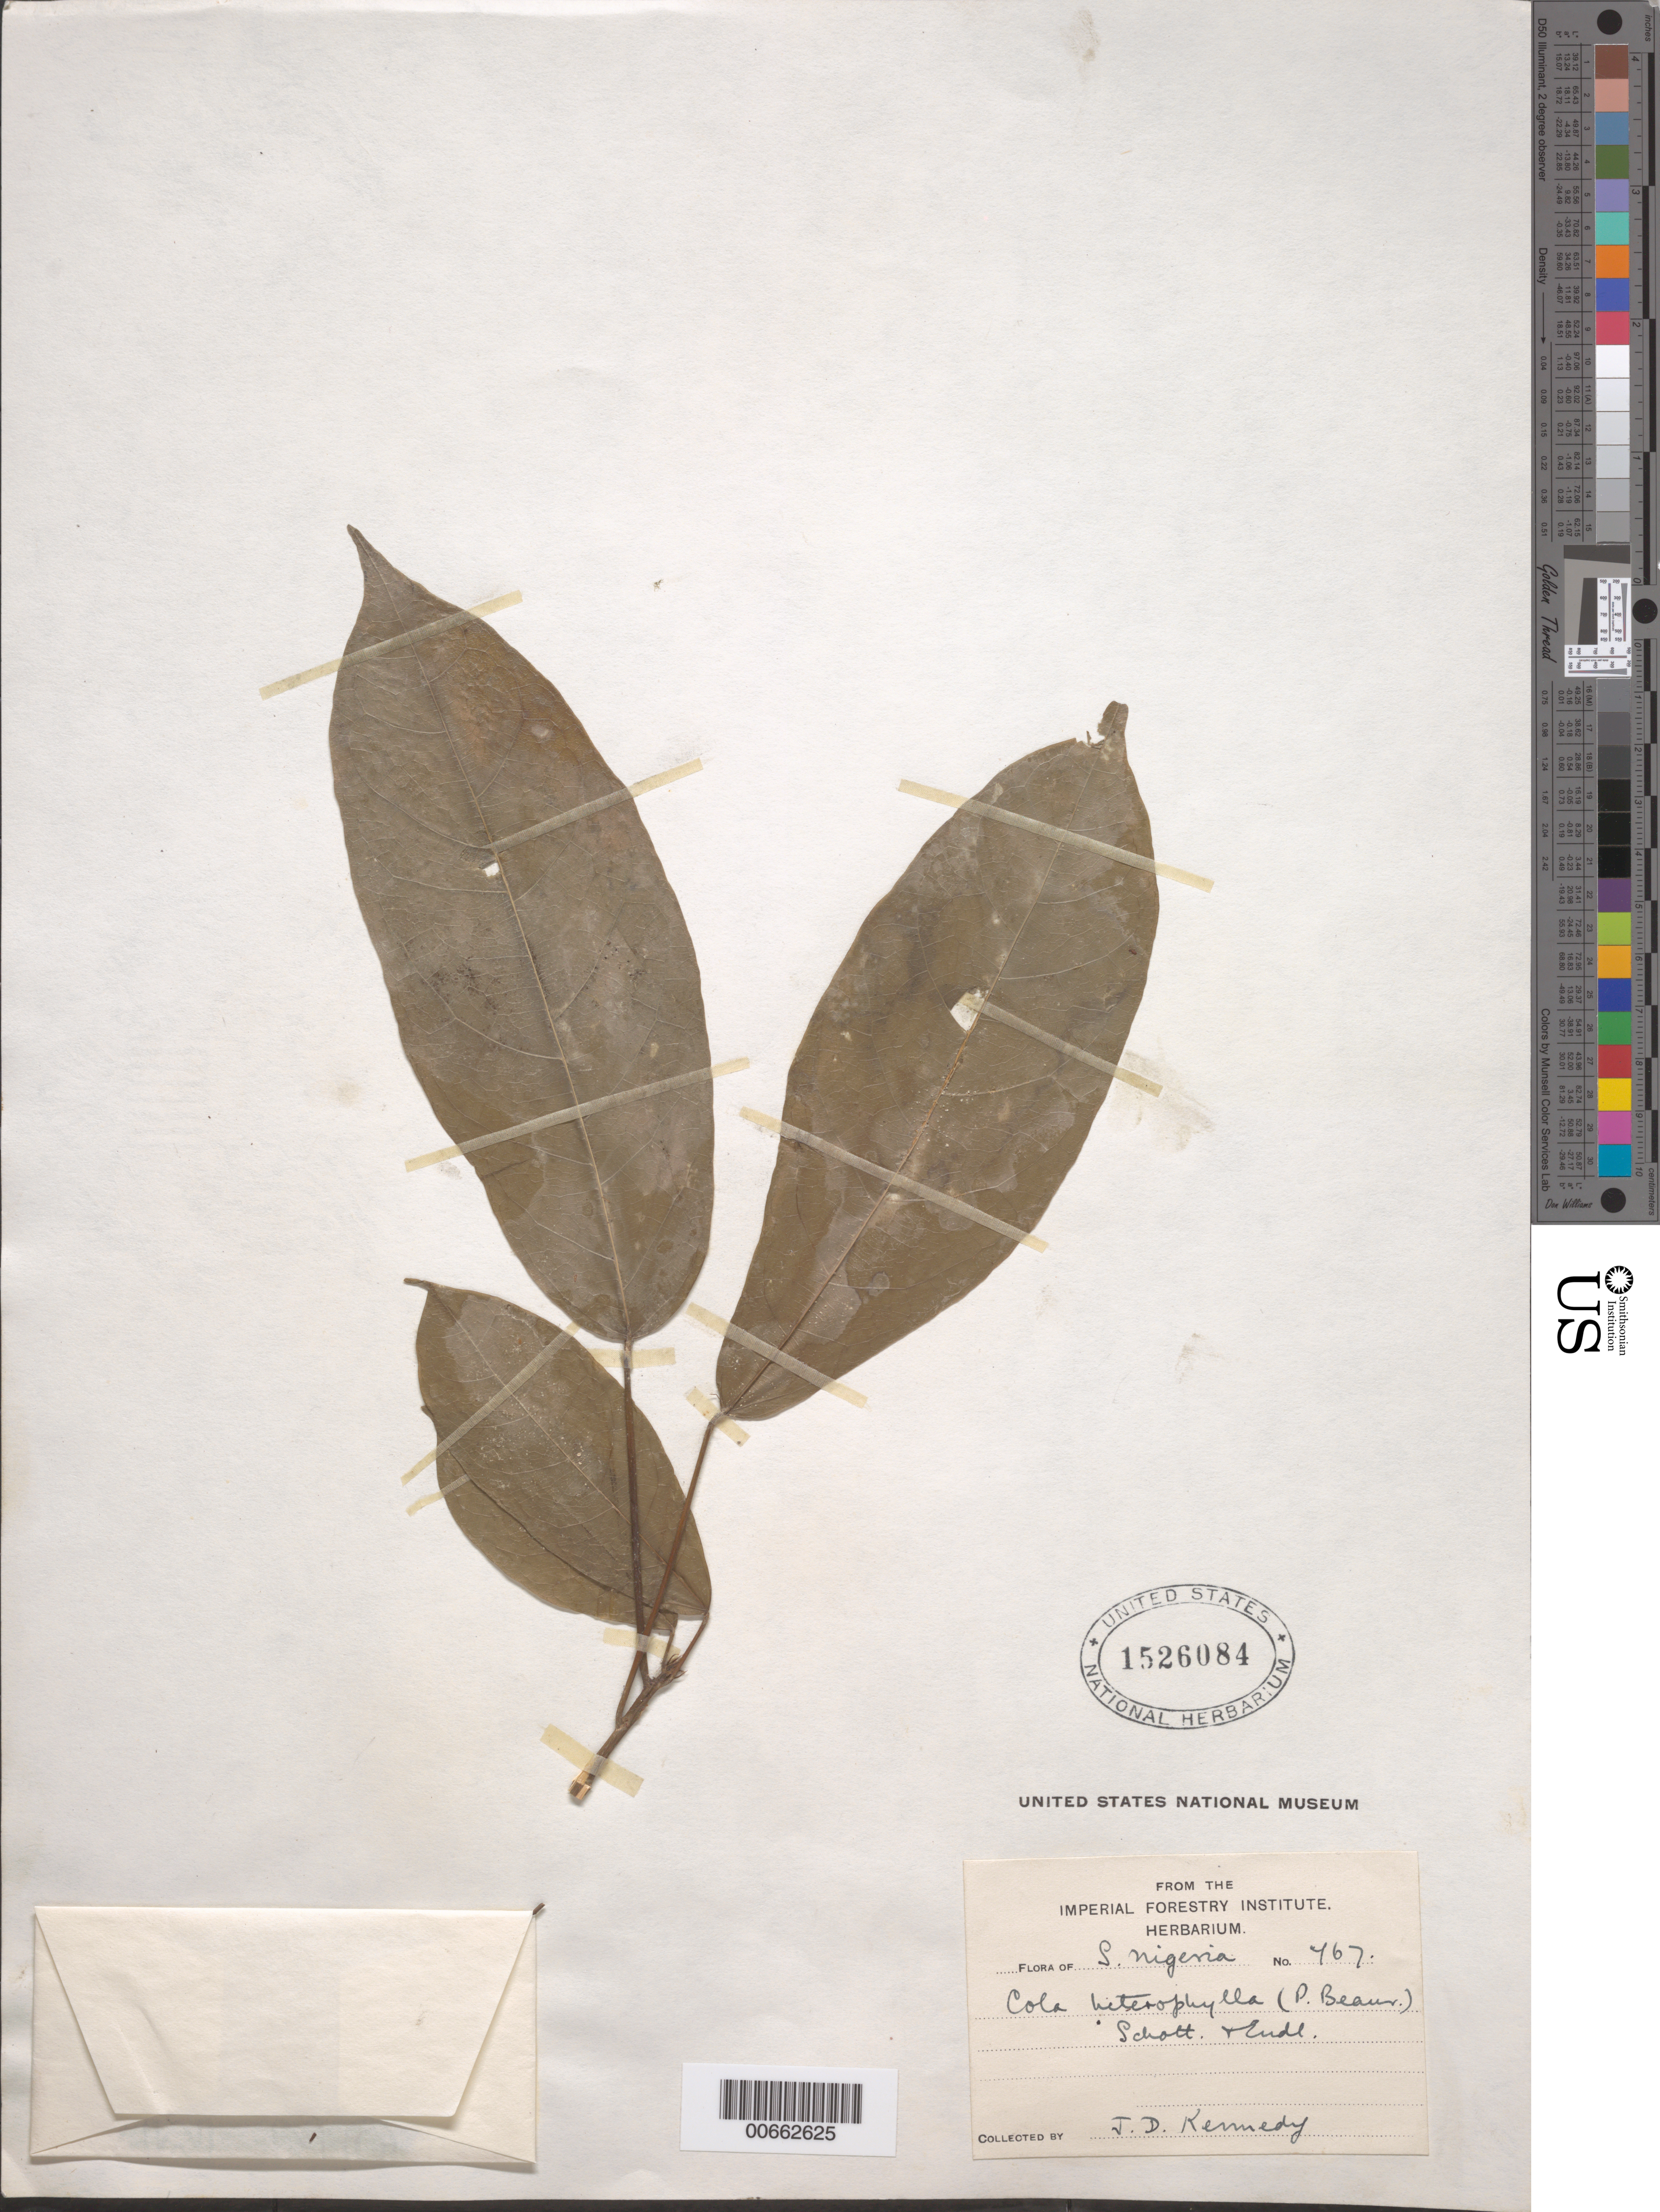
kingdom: Plantae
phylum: Tracheophyta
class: Magnoliopsida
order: Malvales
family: Malvaceae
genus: Cola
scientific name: Cola heterophylla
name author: (P. Beauv.) Schott & Endl.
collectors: J. D. Kennedy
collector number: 467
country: Nigeria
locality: South Nigeria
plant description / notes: MAD, US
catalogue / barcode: US 1526084